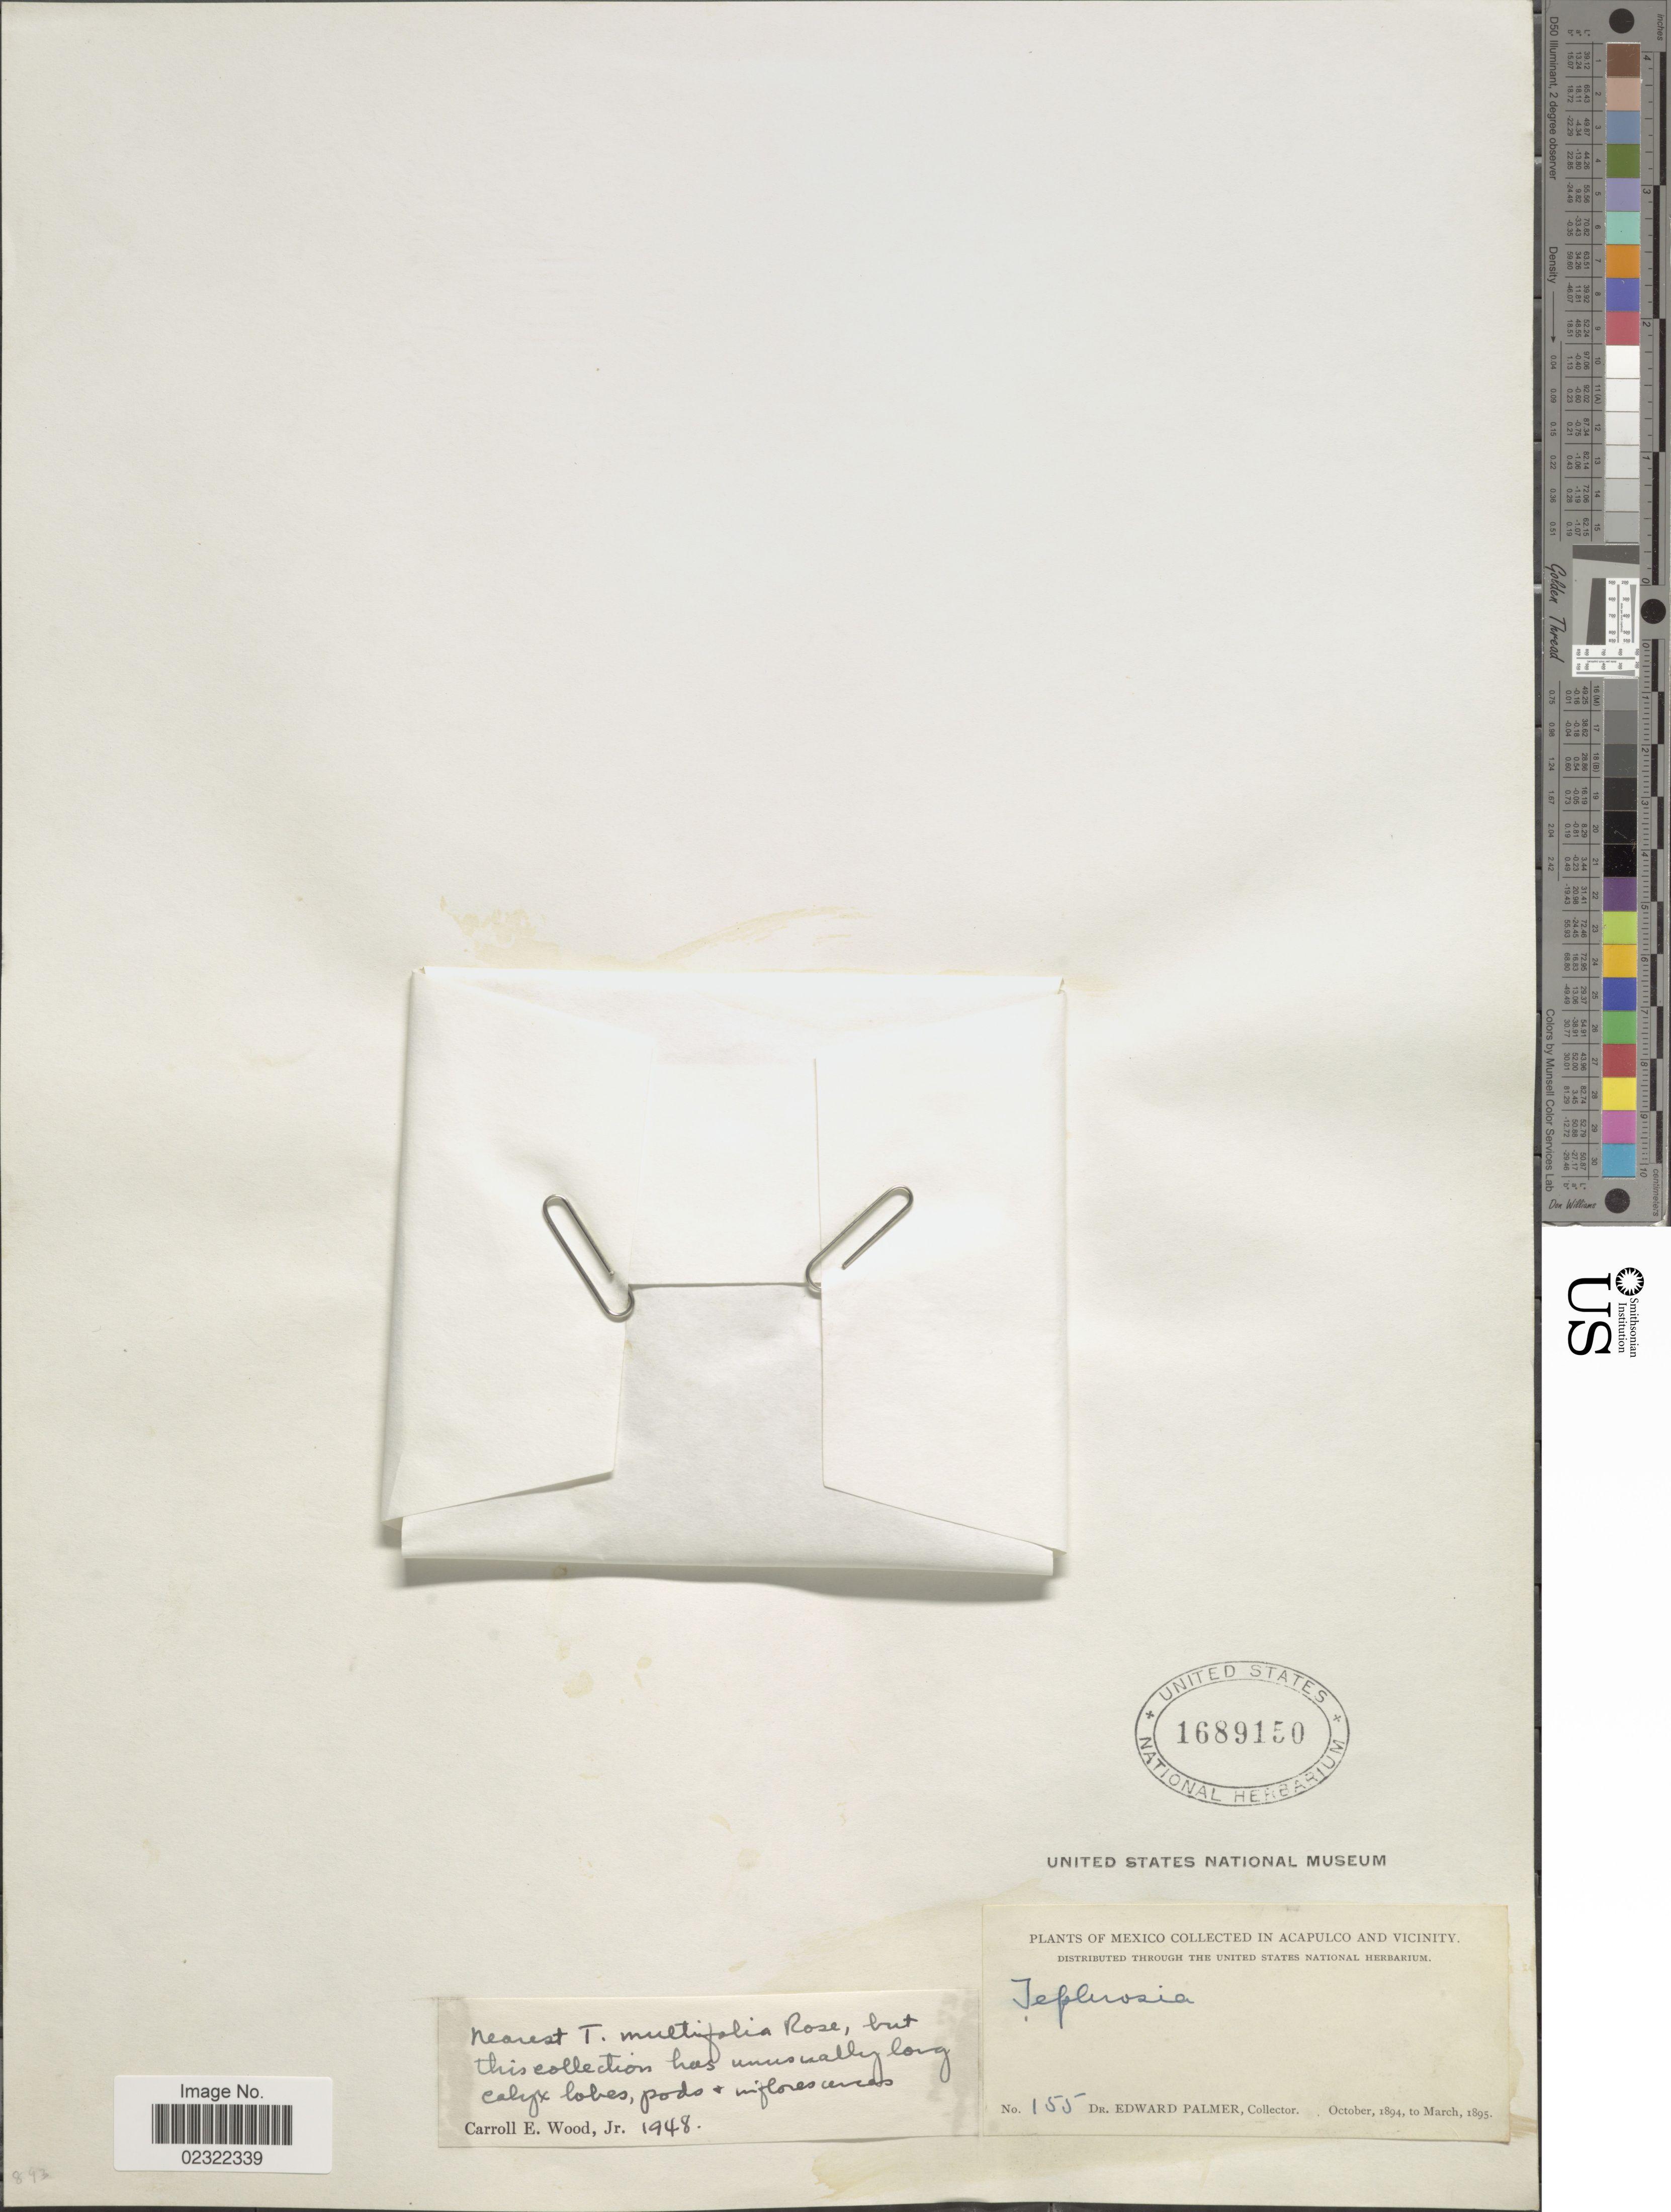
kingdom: Plantae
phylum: Tracheophyta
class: Magnoliopsida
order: Fabales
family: Fabaceae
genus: Tephrosia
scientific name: Tephrosia multifolia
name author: Rose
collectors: E. Palmer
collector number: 155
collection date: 1894-10/1895-03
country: Mexico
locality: Mexico, Acapulco and vicinity.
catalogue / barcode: US 1689150